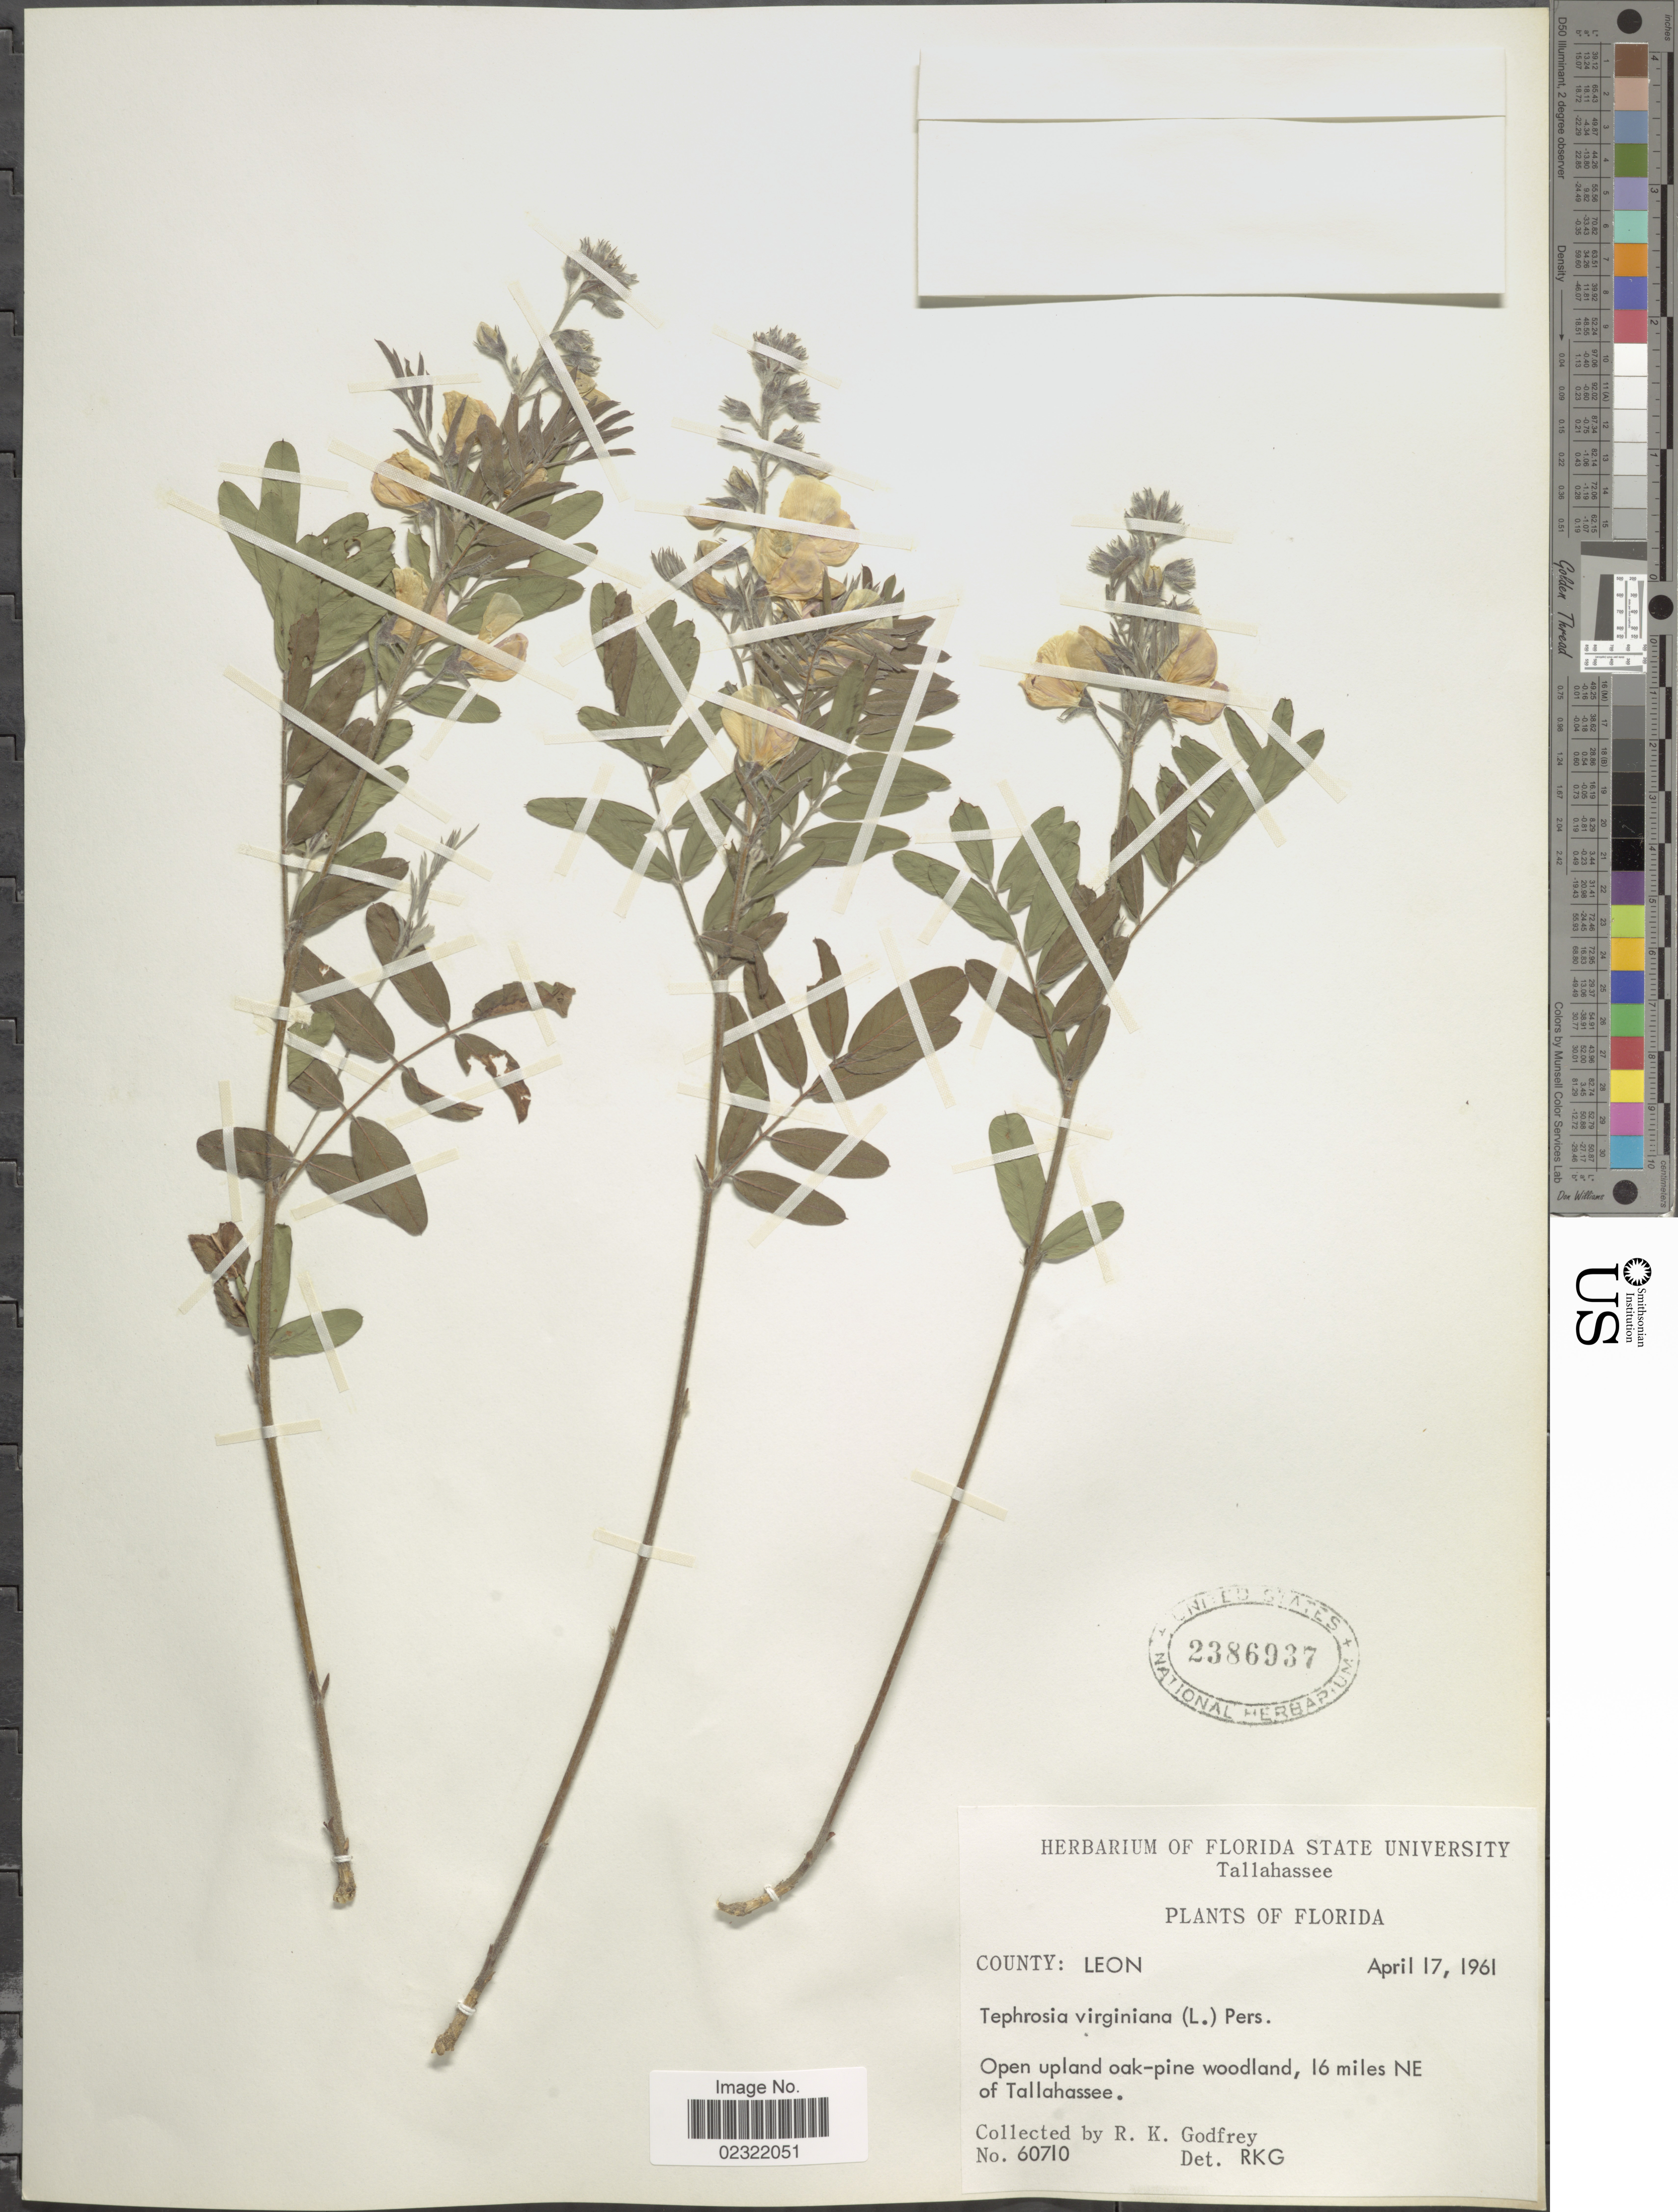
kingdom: Plantae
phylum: Tracheophyta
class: Magnoliopsida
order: Fabales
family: Fabaceae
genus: Tephrosia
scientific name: Tephrosia virginiana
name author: (L.) Pers.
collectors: R. K. Godfrey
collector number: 60710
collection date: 1961-04-17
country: United States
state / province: Florida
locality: Leon, Open upland oak-pine woodland, 16 miles NE of Tallahassee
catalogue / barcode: US 2386937